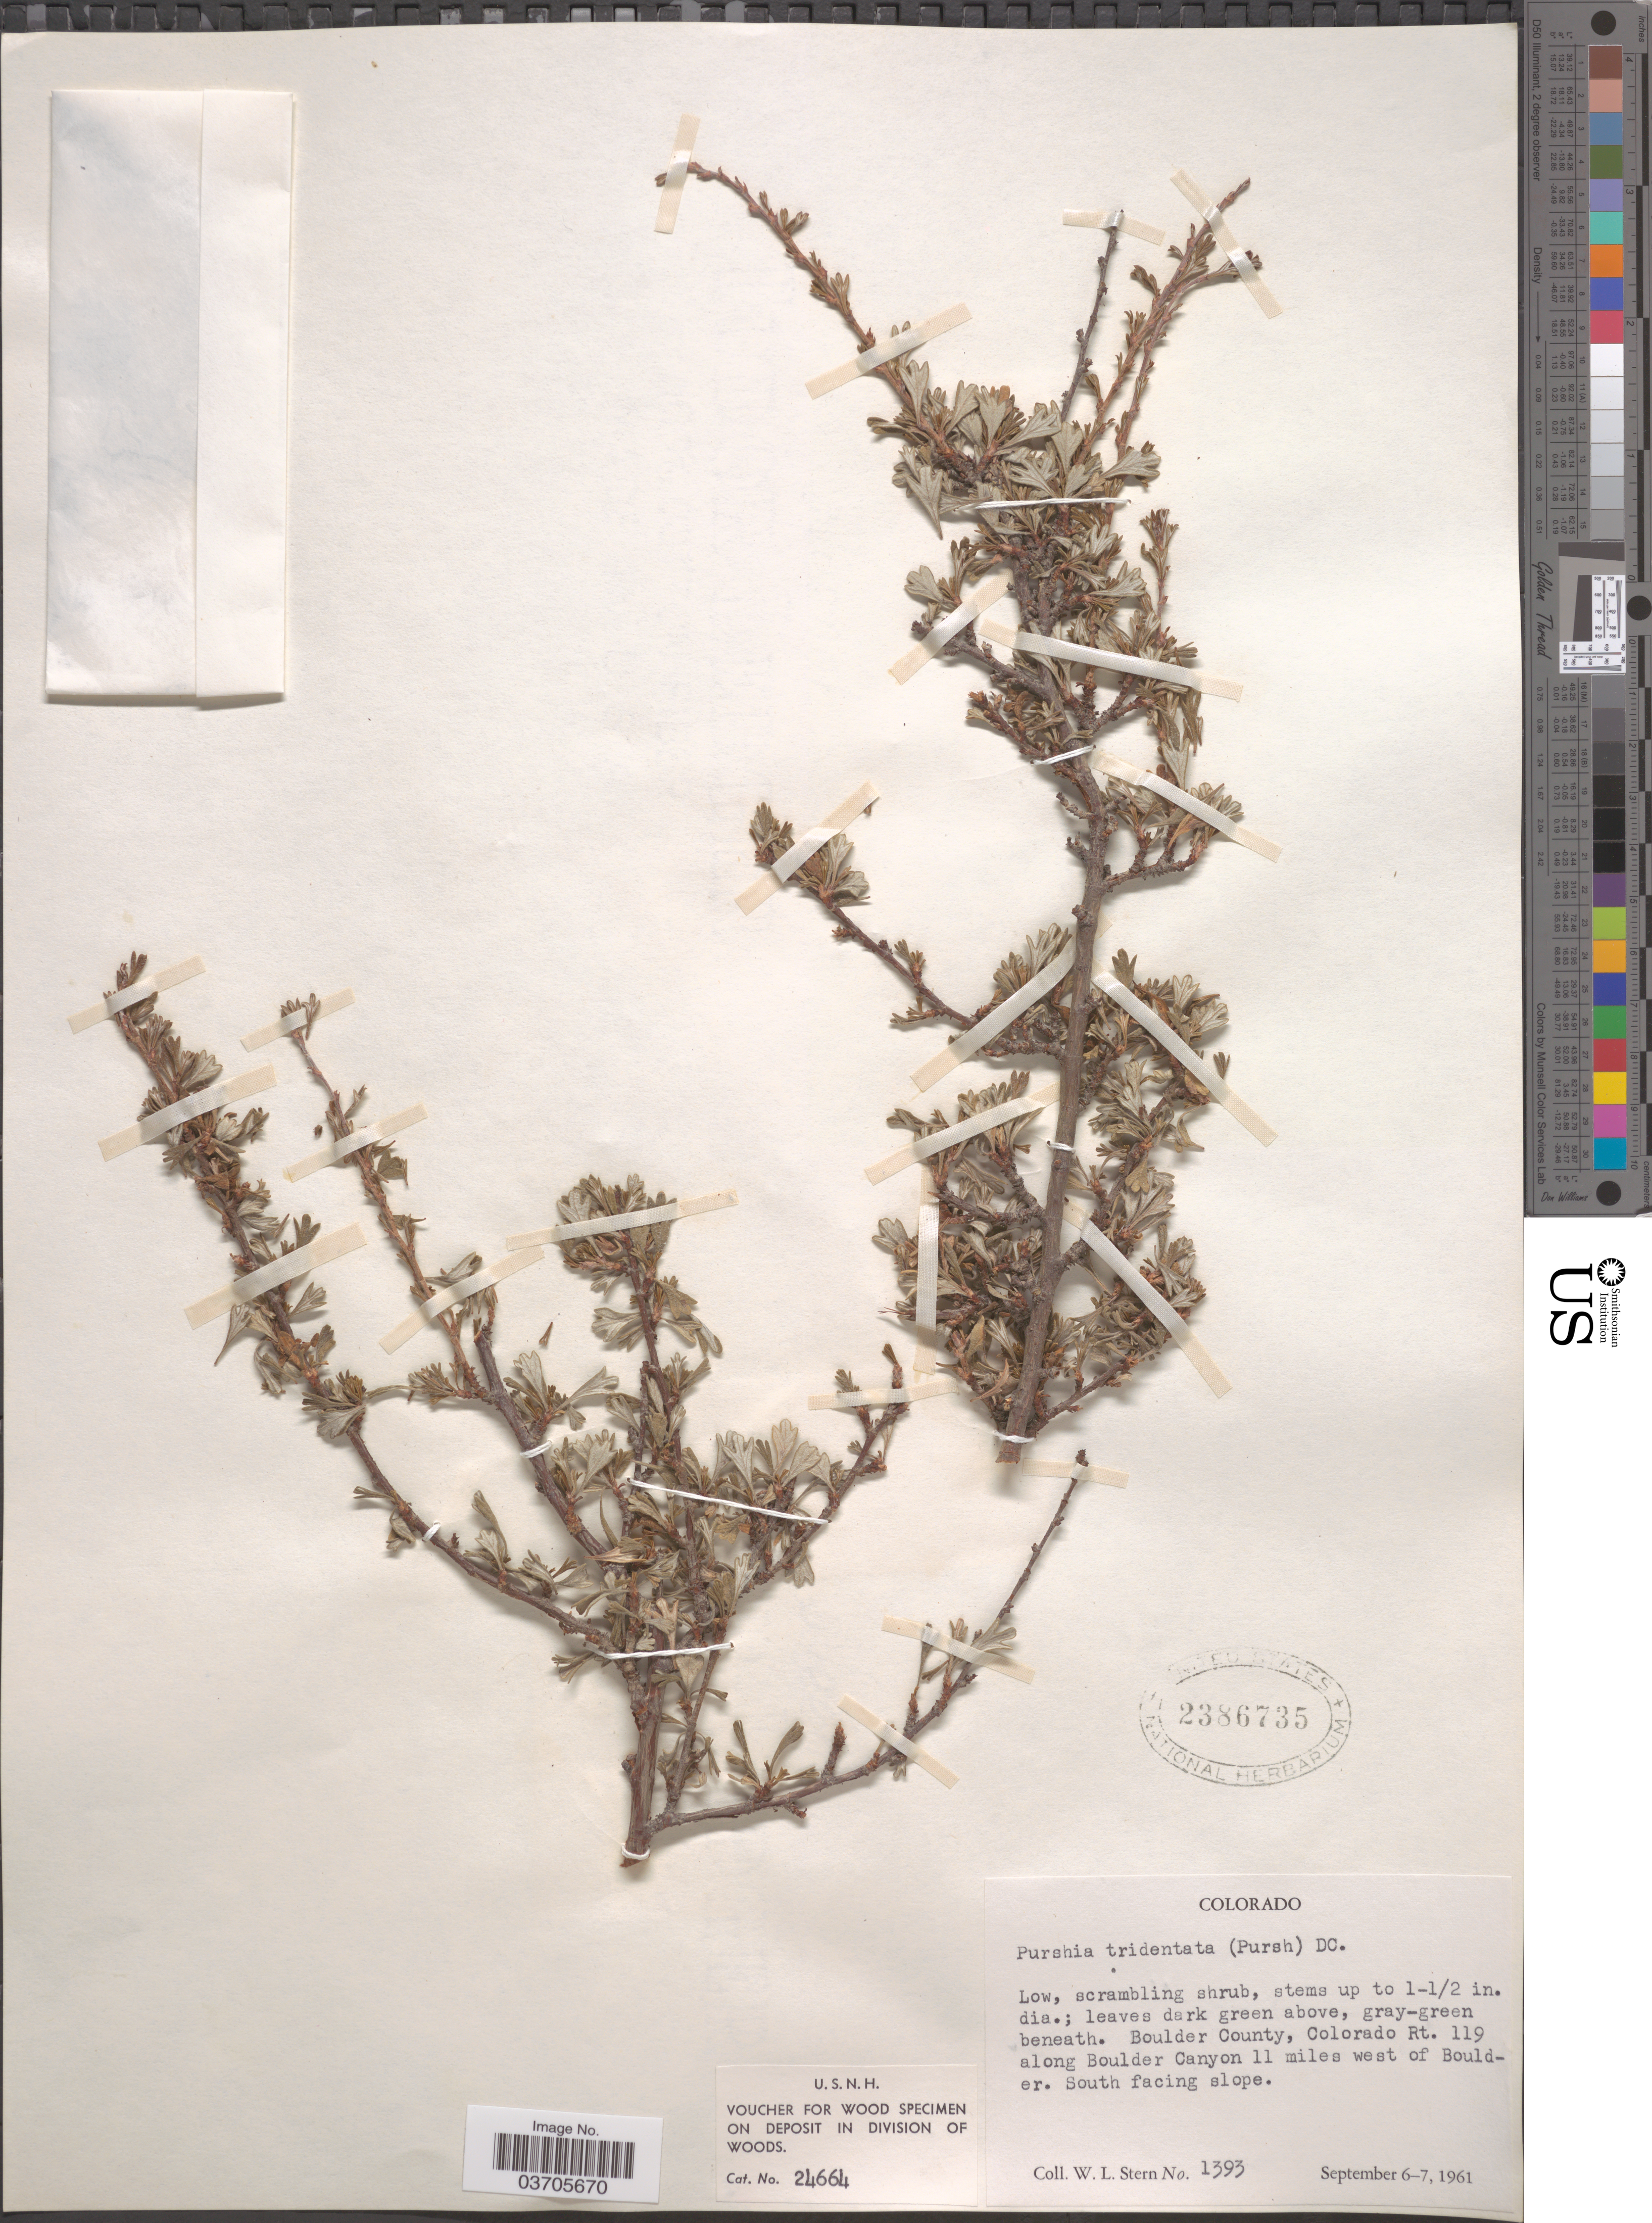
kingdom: Plantae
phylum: Tracheophyta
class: Magnoliopsida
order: Rosales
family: Rosaceae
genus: Purshia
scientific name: Purshia tridentata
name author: (Pursh) DC.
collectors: W. L. Stern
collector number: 1393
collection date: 1961-09-06/1961-09-07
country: United States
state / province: Colorado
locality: Boulder County, Colorado Rt. 119 along Boulder Canyon 11 miles west of Boulder. South facing slope.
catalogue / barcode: US 2386735